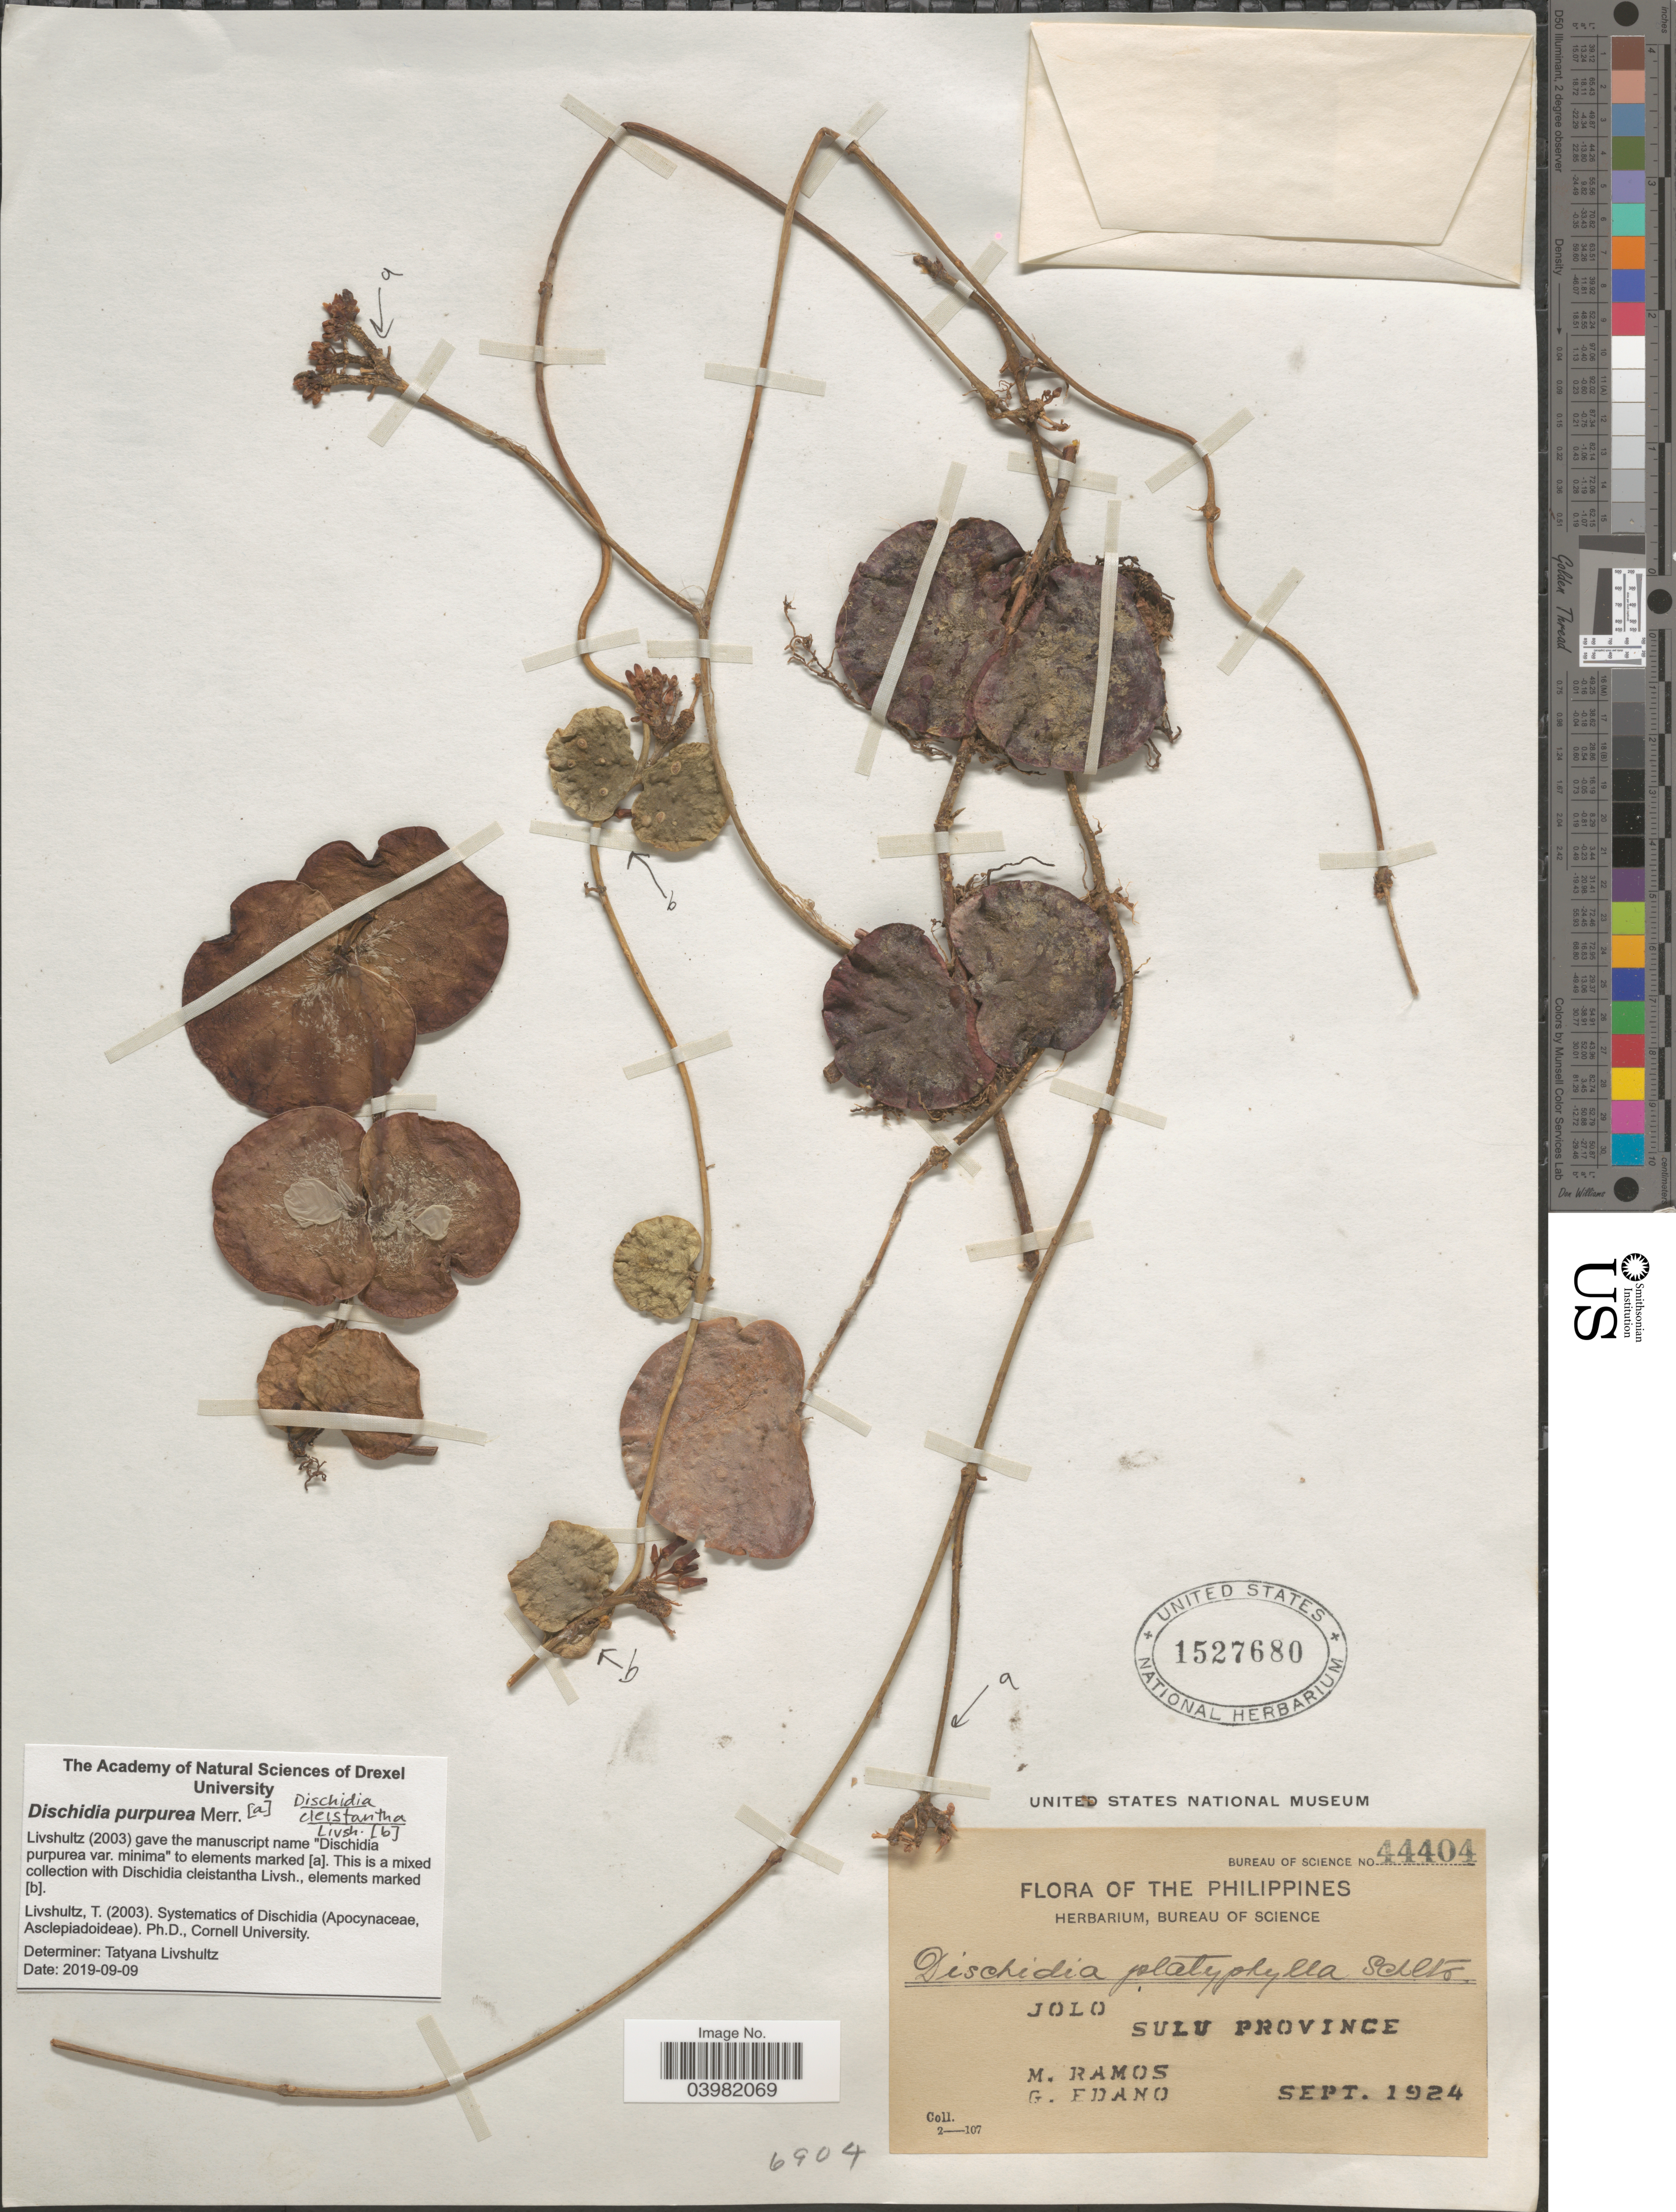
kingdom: Plantae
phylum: Tracheophyta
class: Magnoliopsida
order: Gentianales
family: Apocynaceae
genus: Dischidia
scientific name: Dischidia purpurea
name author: Merr.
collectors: M. Ramos & G. Edaño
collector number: Bureau of Science 44404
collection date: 1924-09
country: Philippines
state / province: Muslim Mindanao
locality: Jolo. Sulu Province.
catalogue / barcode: US 1527680